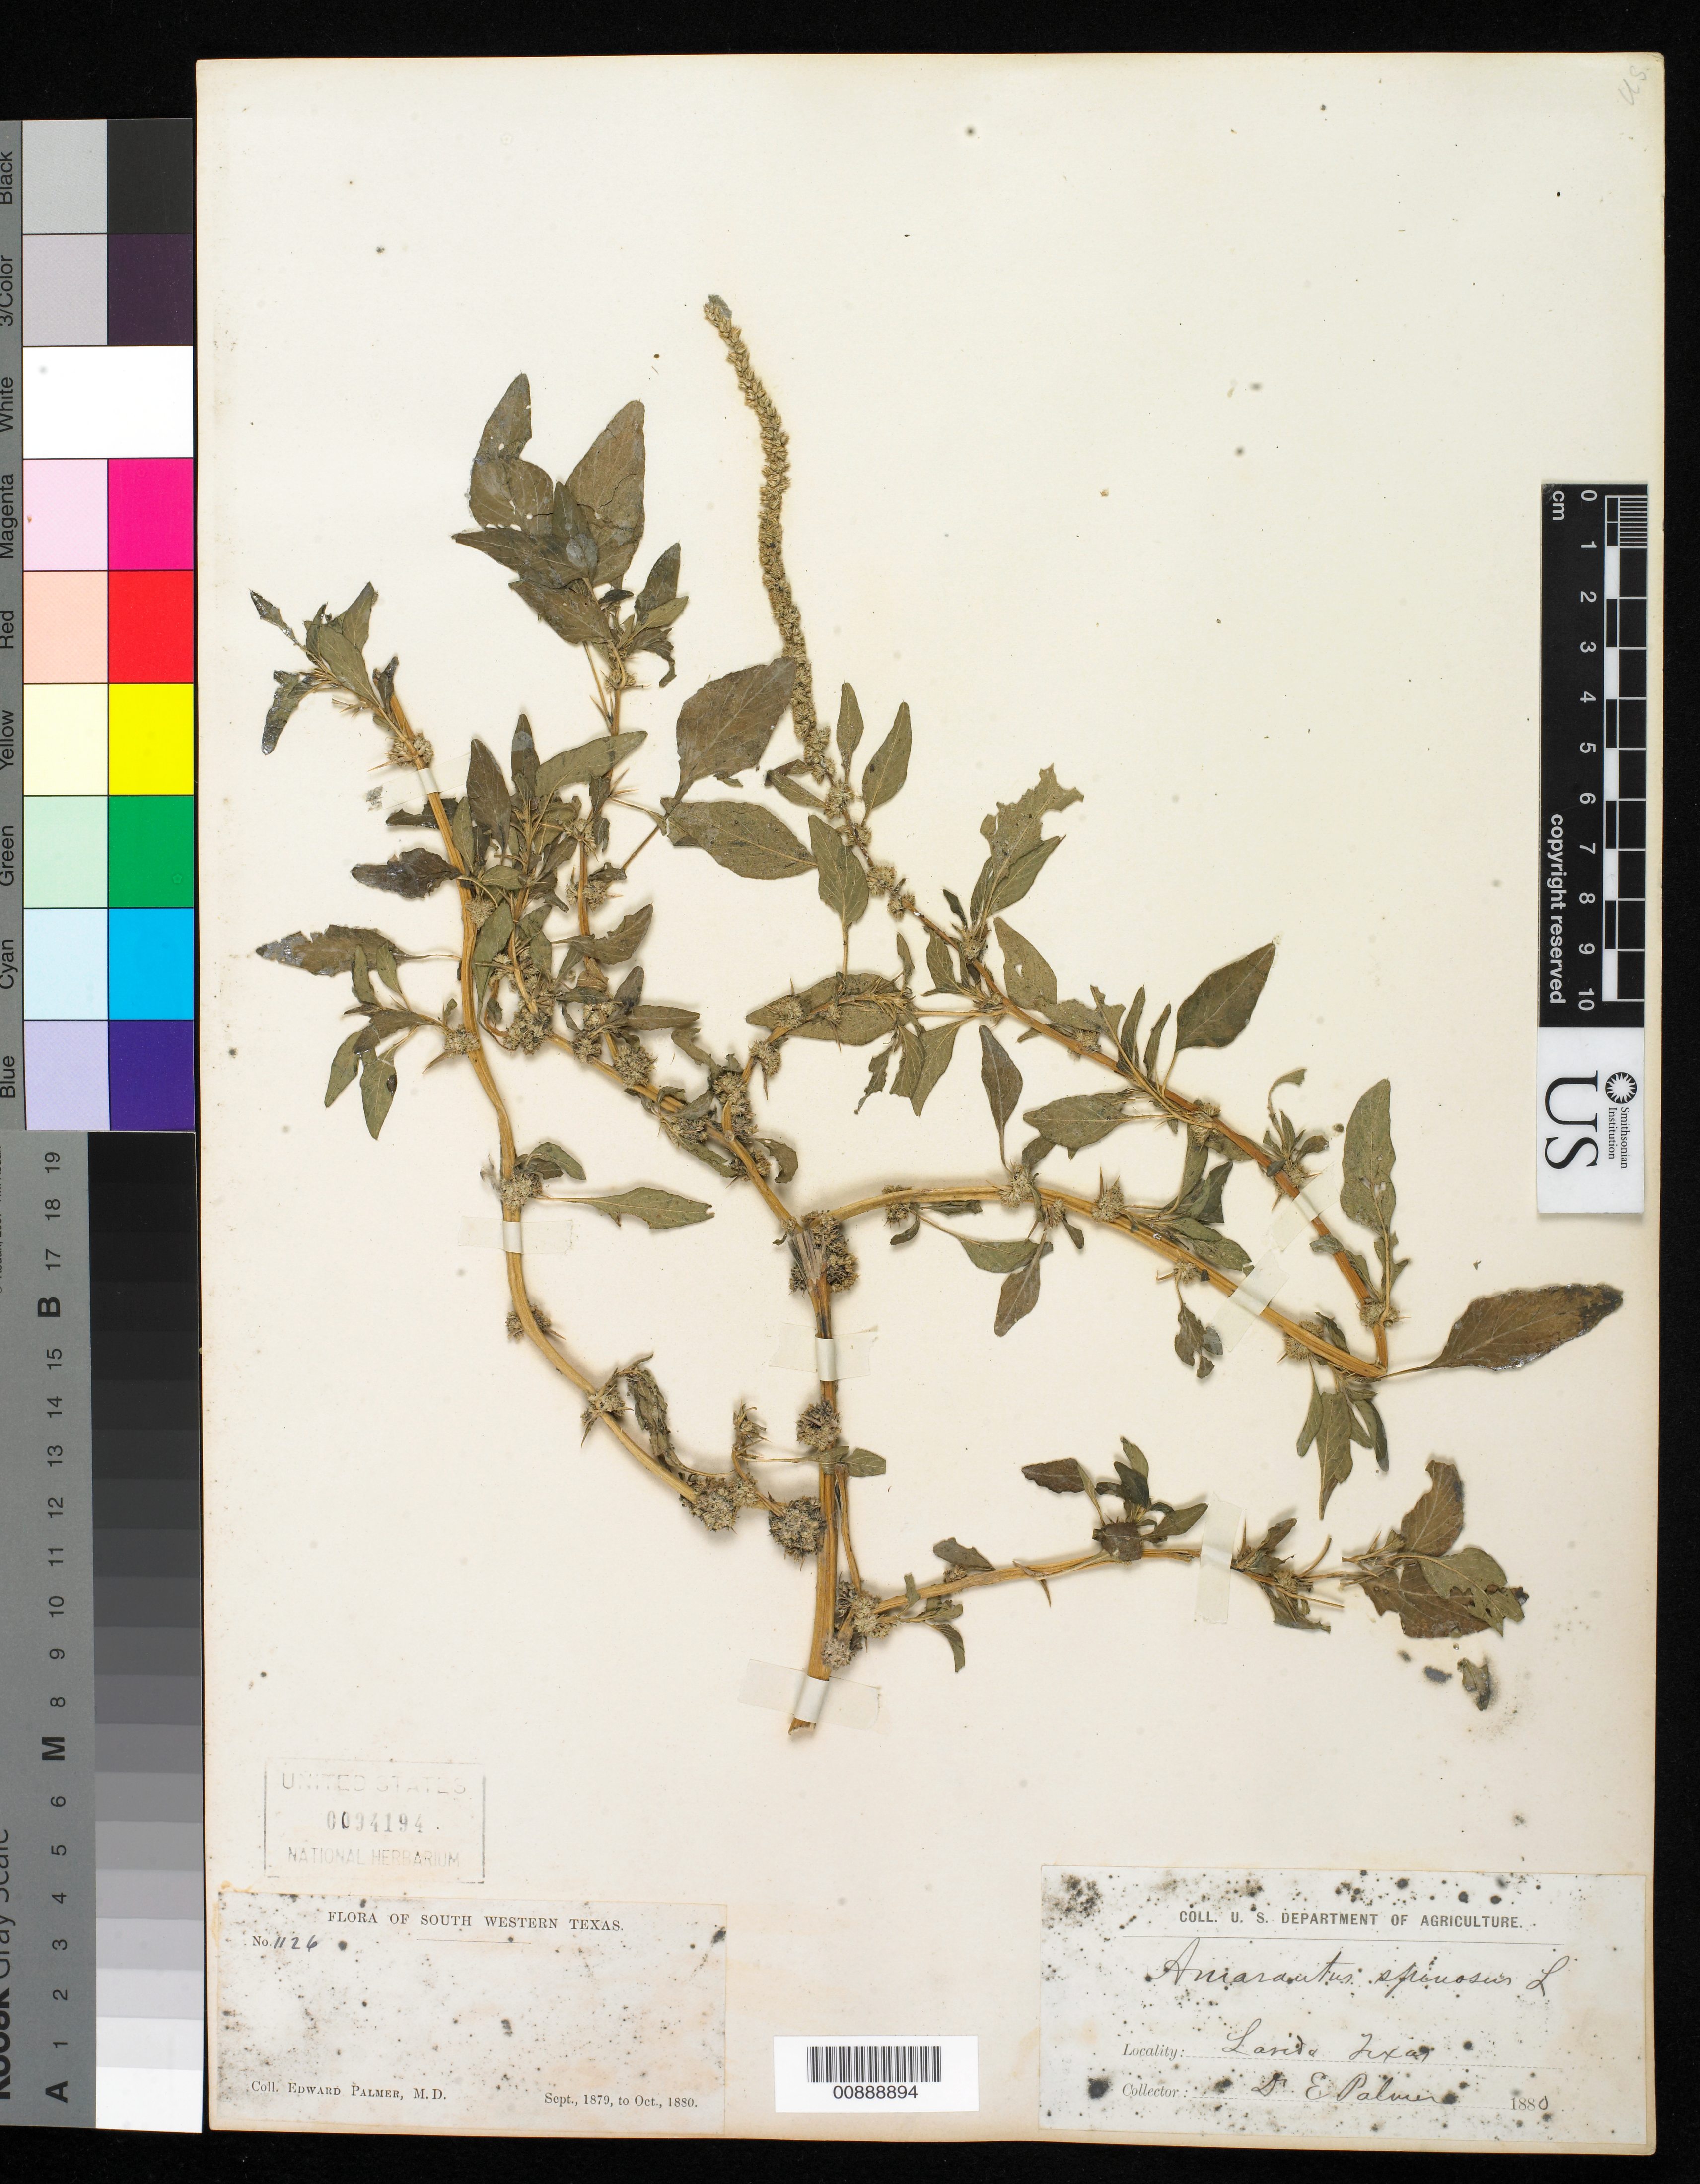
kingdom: Plantae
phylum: Tracheophyta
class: Magnoliopsida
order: Caryophyllales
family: Amaranthaceae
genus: Amaranthus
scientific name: Amaranthus spinosus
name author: L.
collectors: E. Palmer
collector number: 1126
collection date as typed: Sep 1879 to -- Oct 1880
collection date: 1879-09/1880-10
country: United States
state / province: Texas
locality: Laredo, Texas.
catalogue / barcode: US 94194